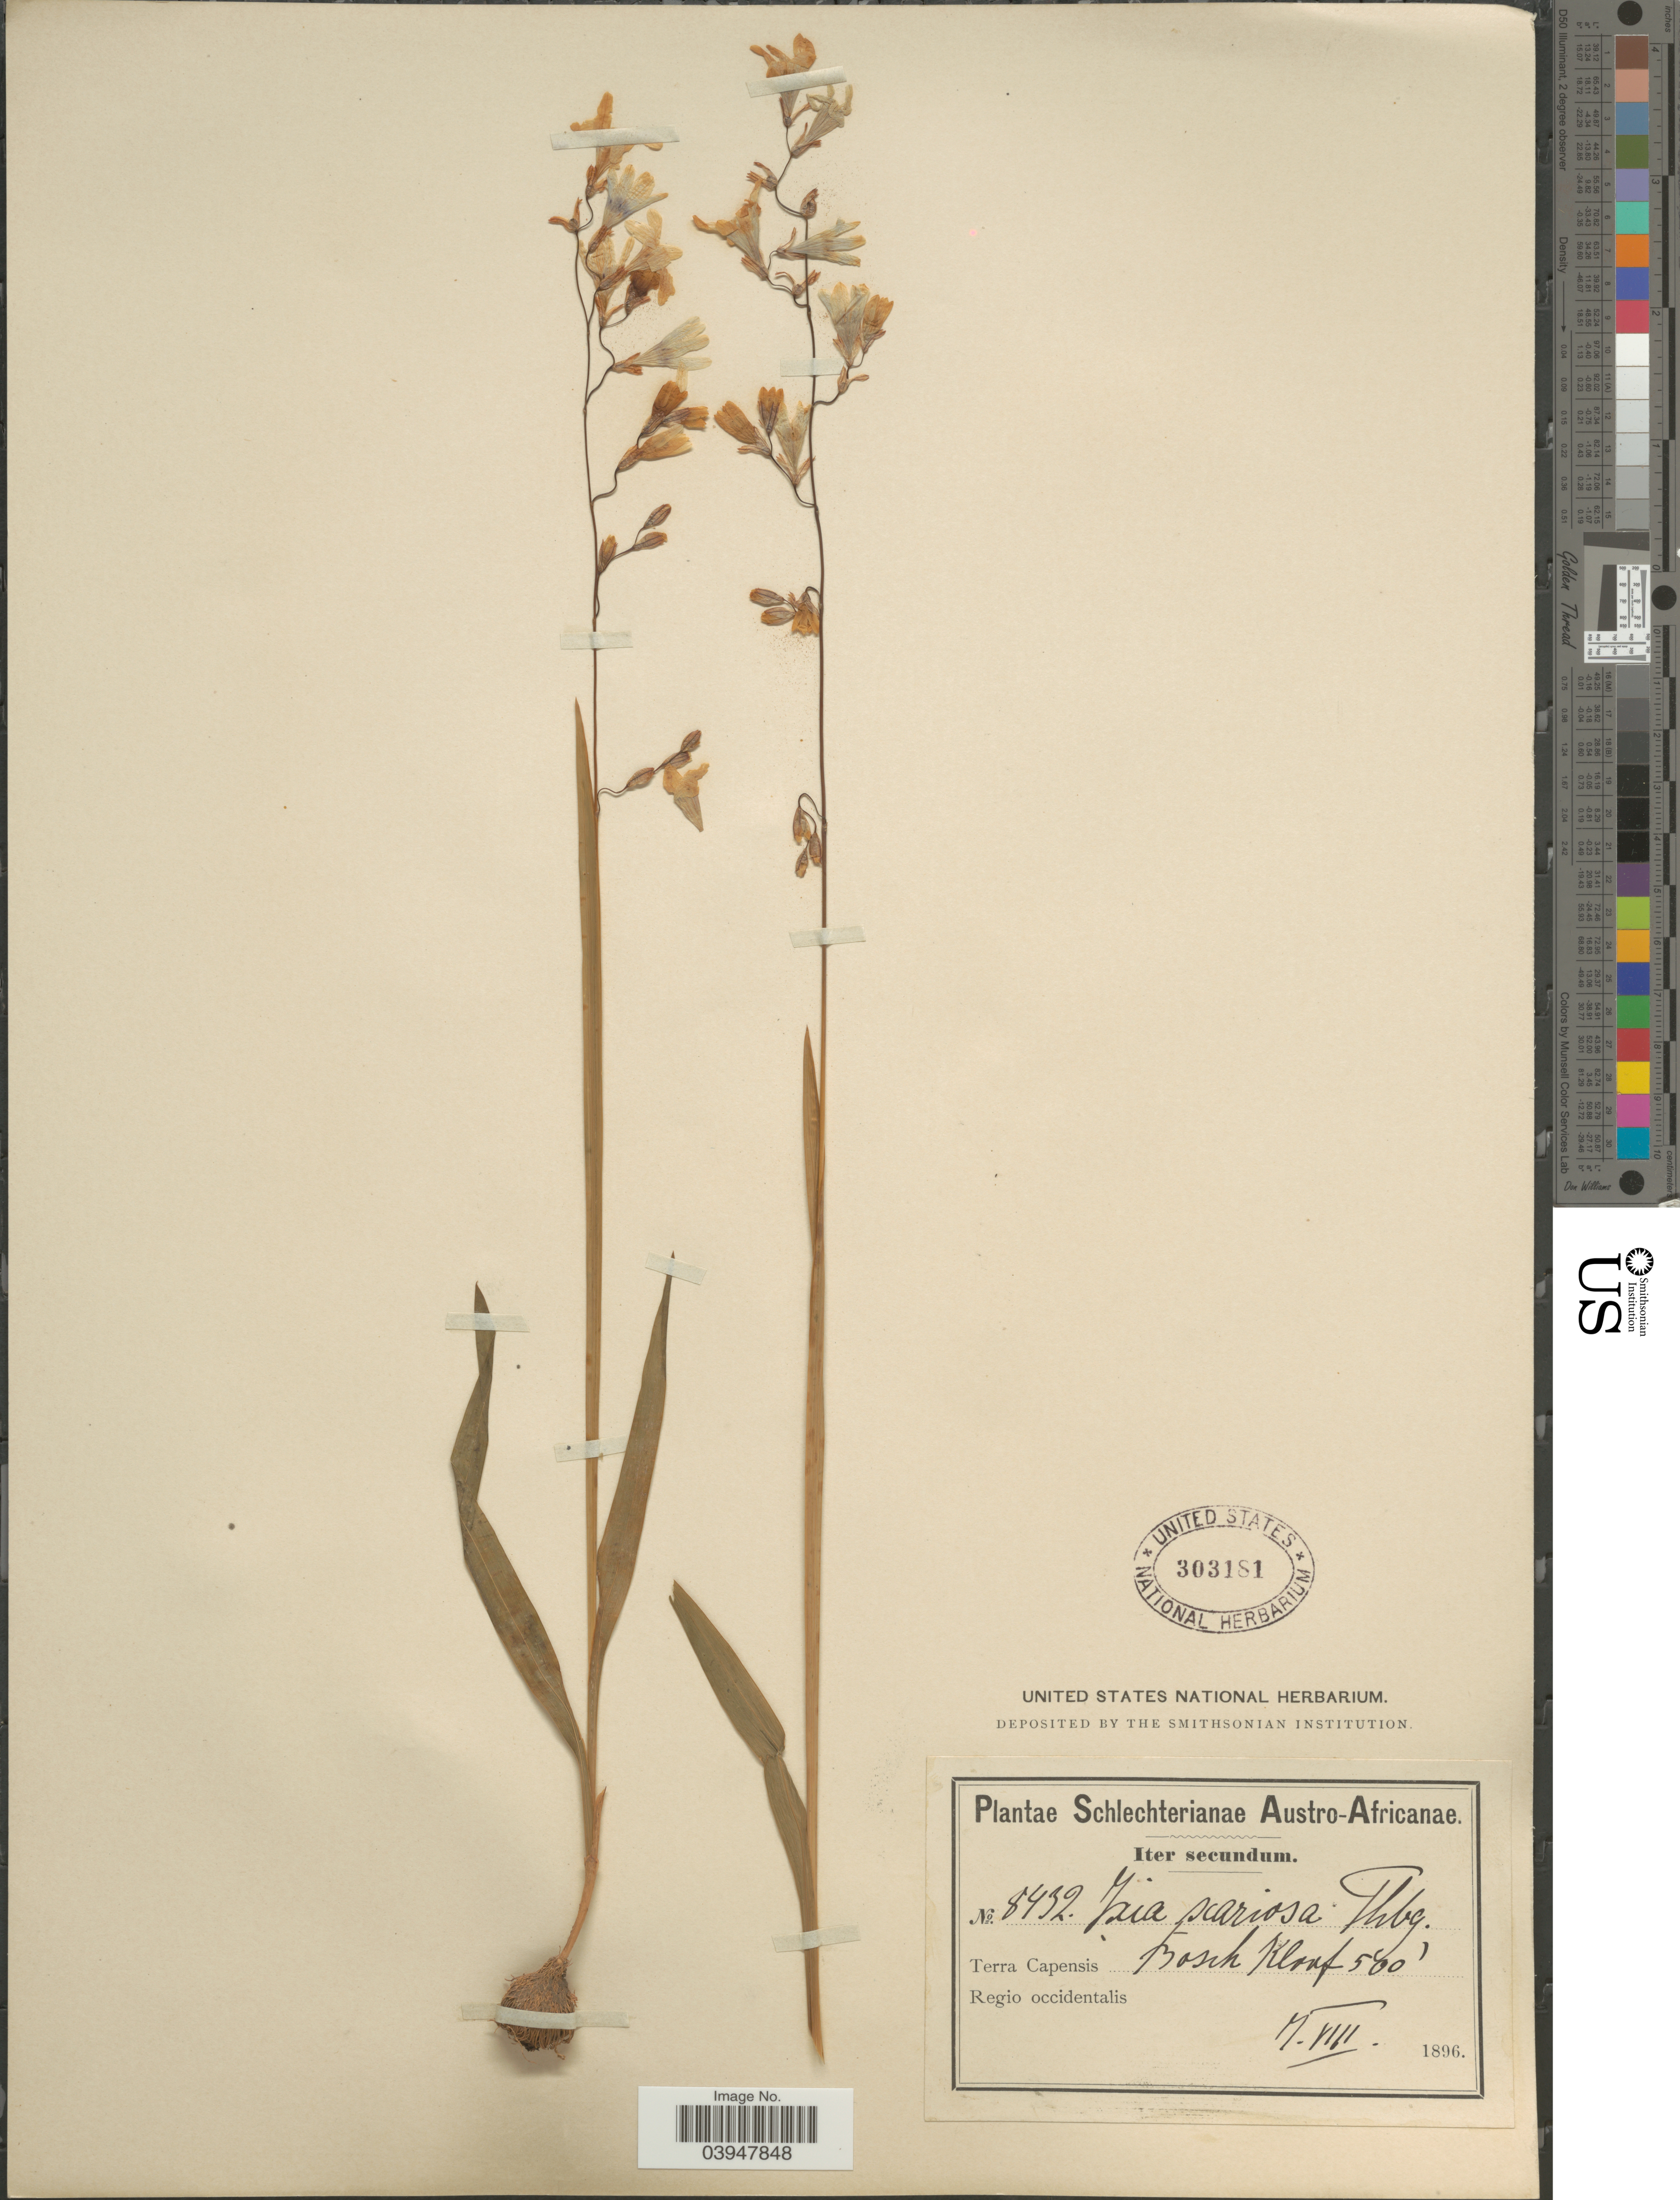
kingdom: Plantae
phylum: Tracheophyta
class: Liliopsida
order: Asparagales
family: Iridaceae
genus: Ixia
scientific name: Ixia scariosa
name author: Thunb.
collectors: Schlechter, --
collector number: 8432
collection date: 1896-08-07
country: South Africa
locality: Austro-Africanae. Terra Capensis. Bosch Kloof. Regio occidentalis.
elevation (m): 152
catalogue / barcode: US 303181